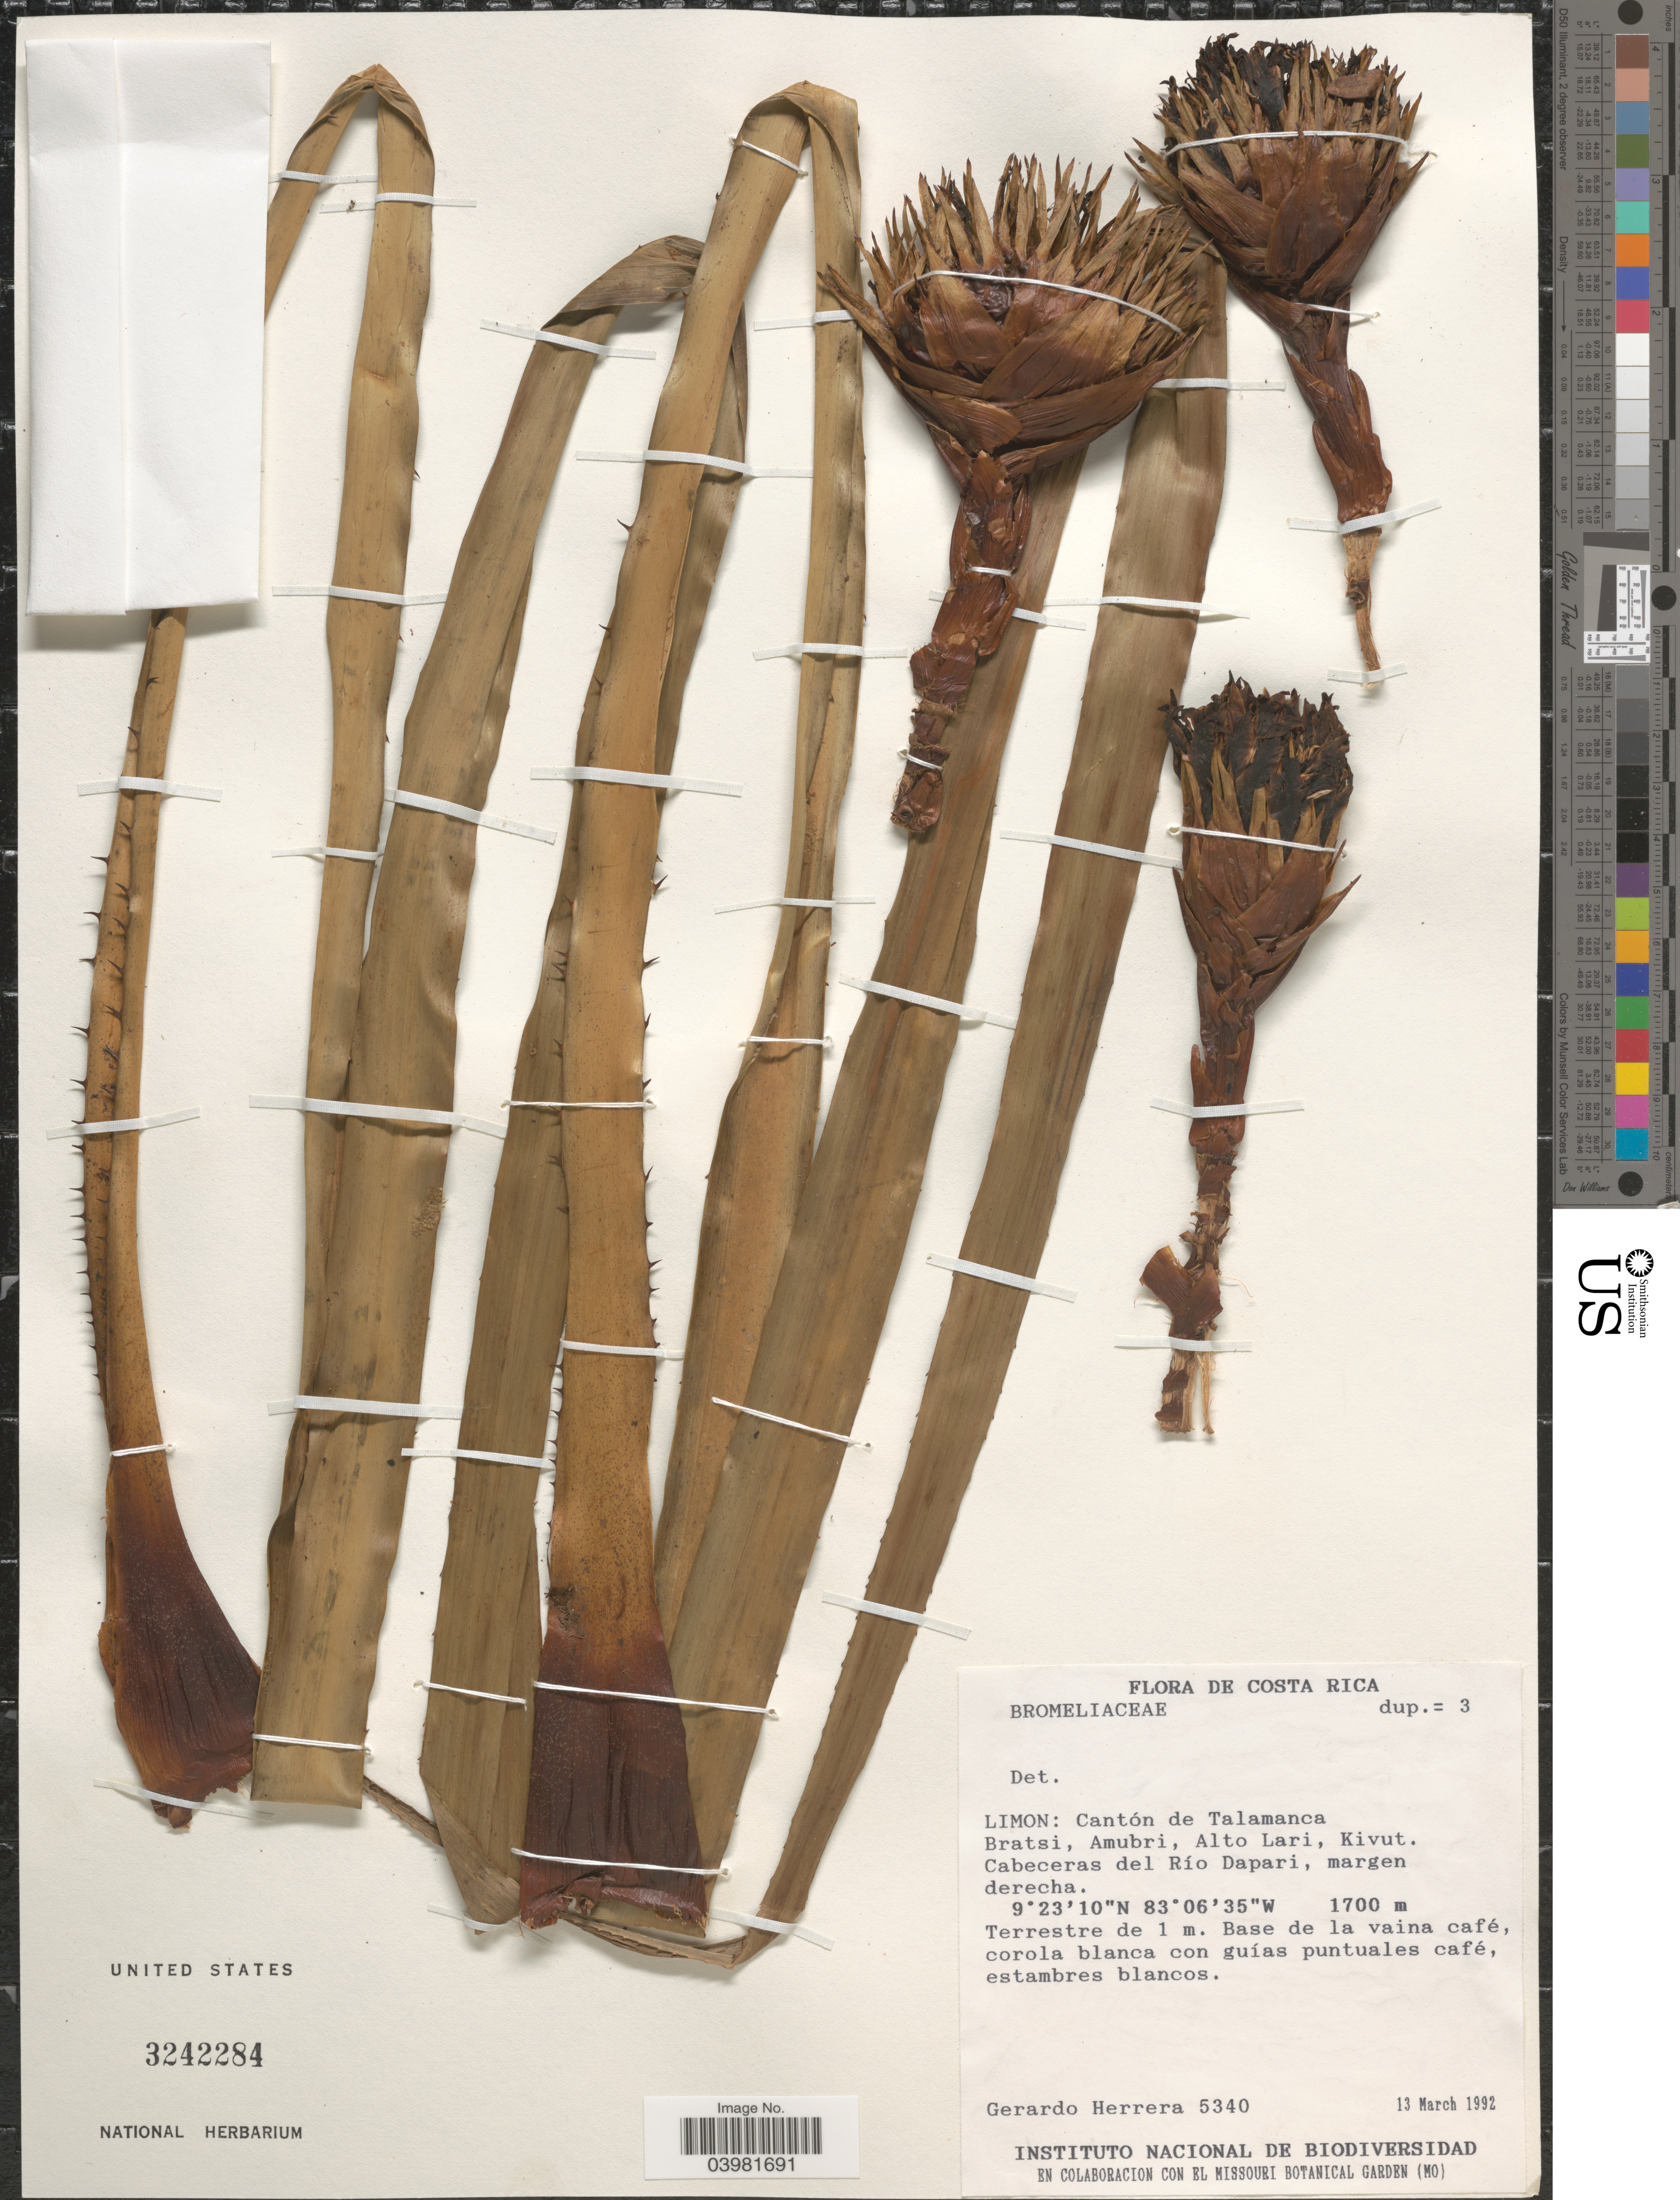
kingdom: Plantae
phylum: Tracheophyta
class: Liliopsida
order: Poales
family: Bromeliaceae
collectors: G. Herrera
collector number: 5340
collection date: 1992-03-13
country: Costa Rica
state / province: Limón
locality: Cantón de Talamanca. Bratsi, Amubri, Alto Lari, Kivut. Cabeceras del Río Dapari, margen derecha.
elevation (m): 1700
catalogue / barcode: US 3242284